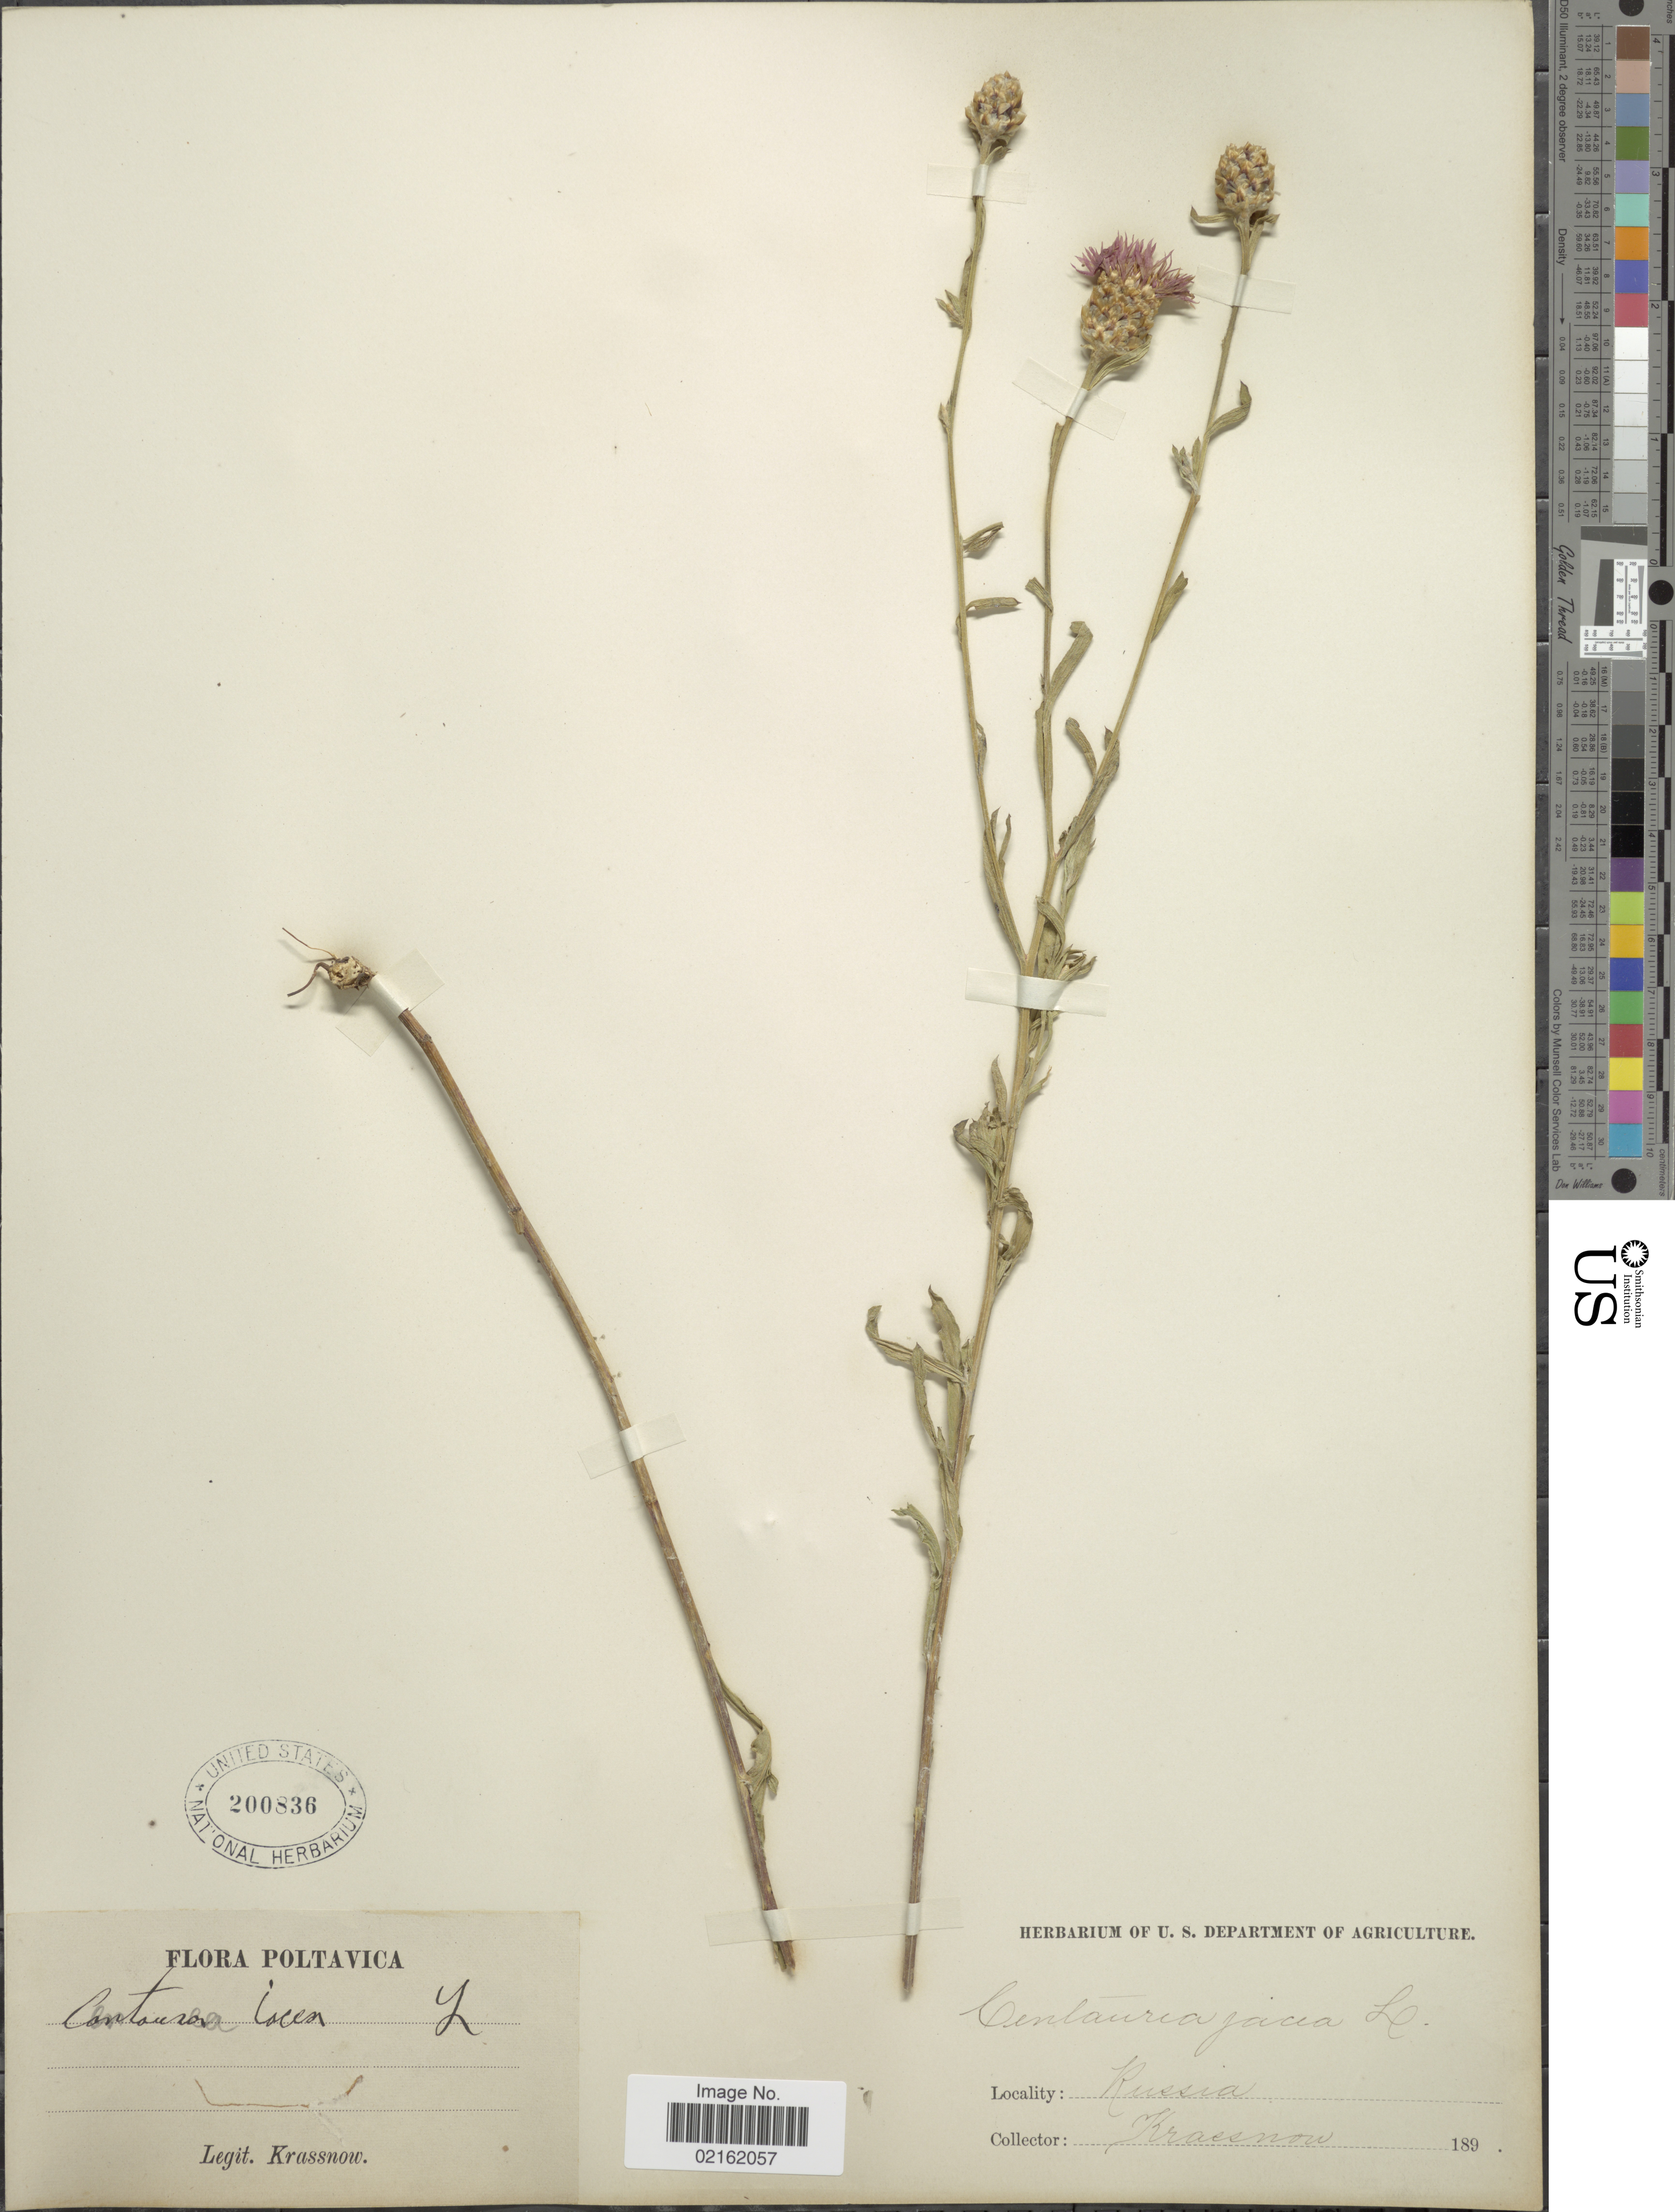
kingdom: Plantae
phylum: Tracheophyta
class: Magnoliopsida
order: Asterales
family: Asteraceae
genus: Centaurea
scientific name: Centaurea jacea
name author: L.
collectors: -. Krassnow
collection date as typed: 189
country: Ukraine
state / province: Poltava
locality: Russia, Poltavica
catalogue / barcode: US 200836